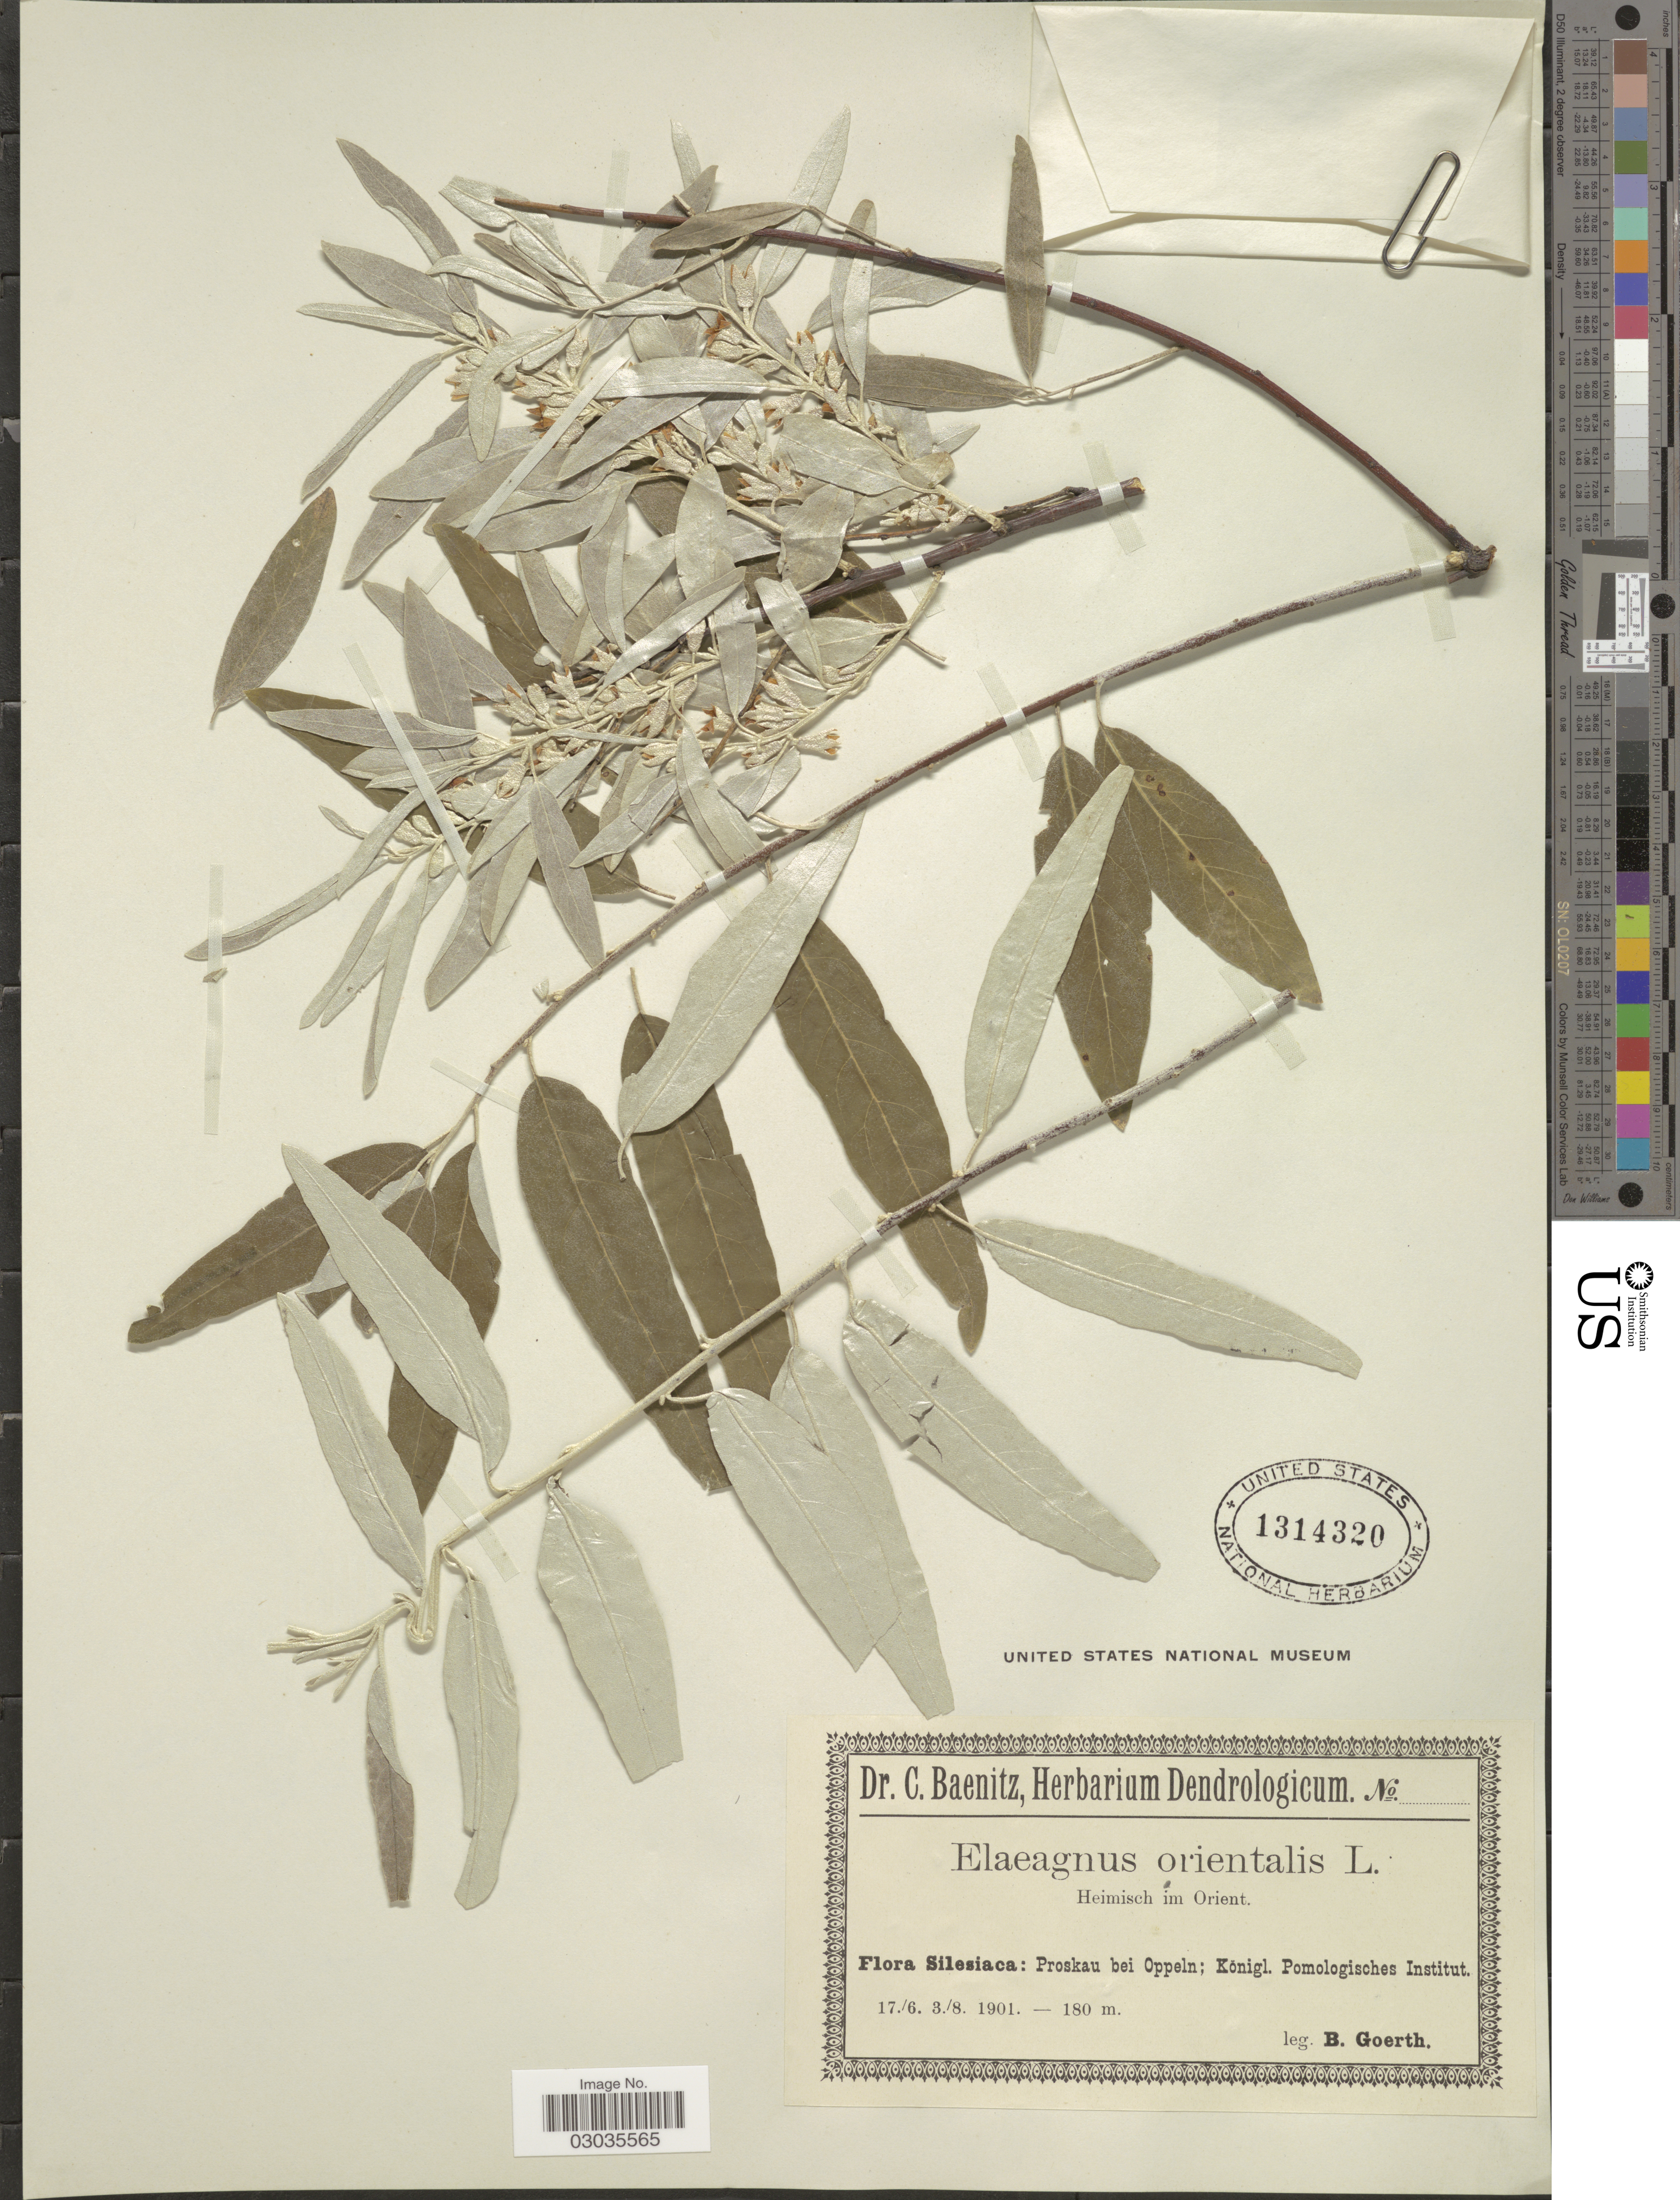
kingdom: Plantae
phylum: Tracheophyta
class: Magnoliopsida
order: Rosales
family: Elaeagnaceae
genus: Elaeagnus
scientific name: Elaeagnus orientalis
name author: L.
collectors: B. Goerth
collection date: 1901-06-17/1901-08-03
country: Poland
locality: Silesiaca: Proskau bei Oppeln; Kõnigl. Pomologisches Institut.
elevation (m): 180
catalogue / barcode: US 1314320